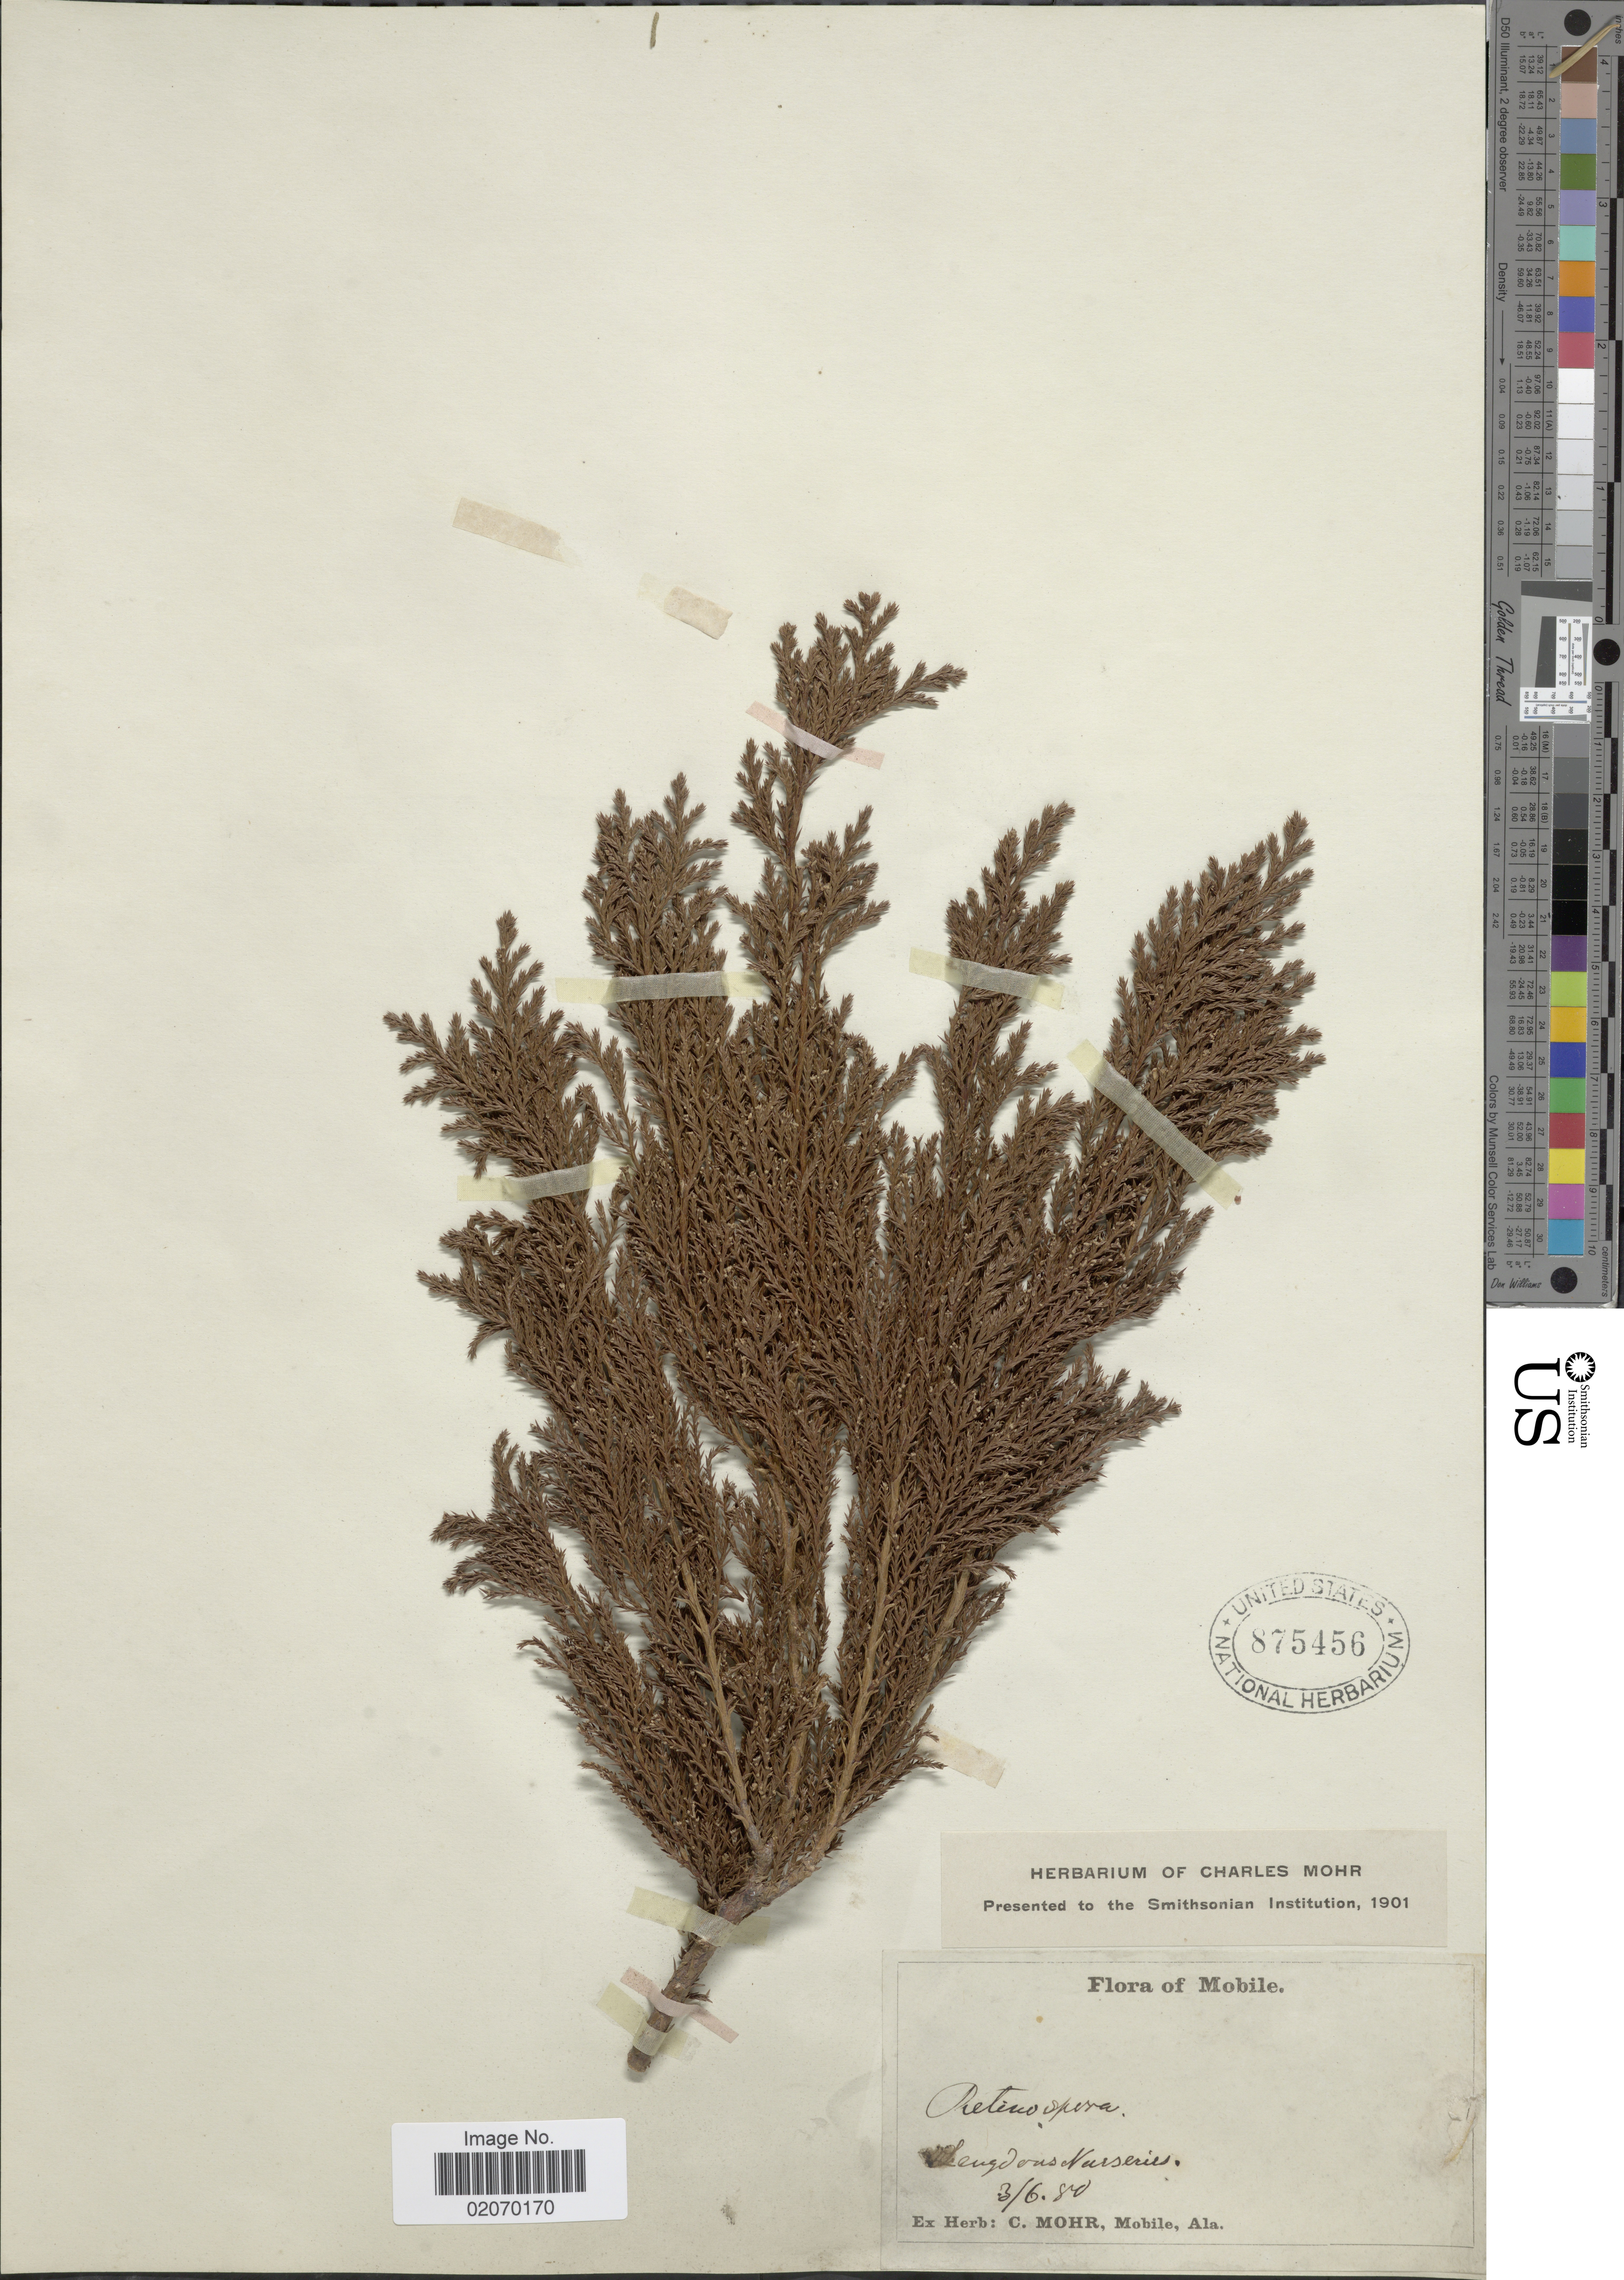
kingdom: Plantae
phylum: Tracheophyta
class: Pinopsida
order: Pinales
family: Cupressaceae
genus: Chamaecyparis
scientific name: Chamaecyparis sp.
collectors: ex herb. C. Mohr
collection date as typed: Transcribed d/m/y: 6/3/80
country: United States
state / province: Alabama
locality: Mobile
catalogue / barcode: US 875456